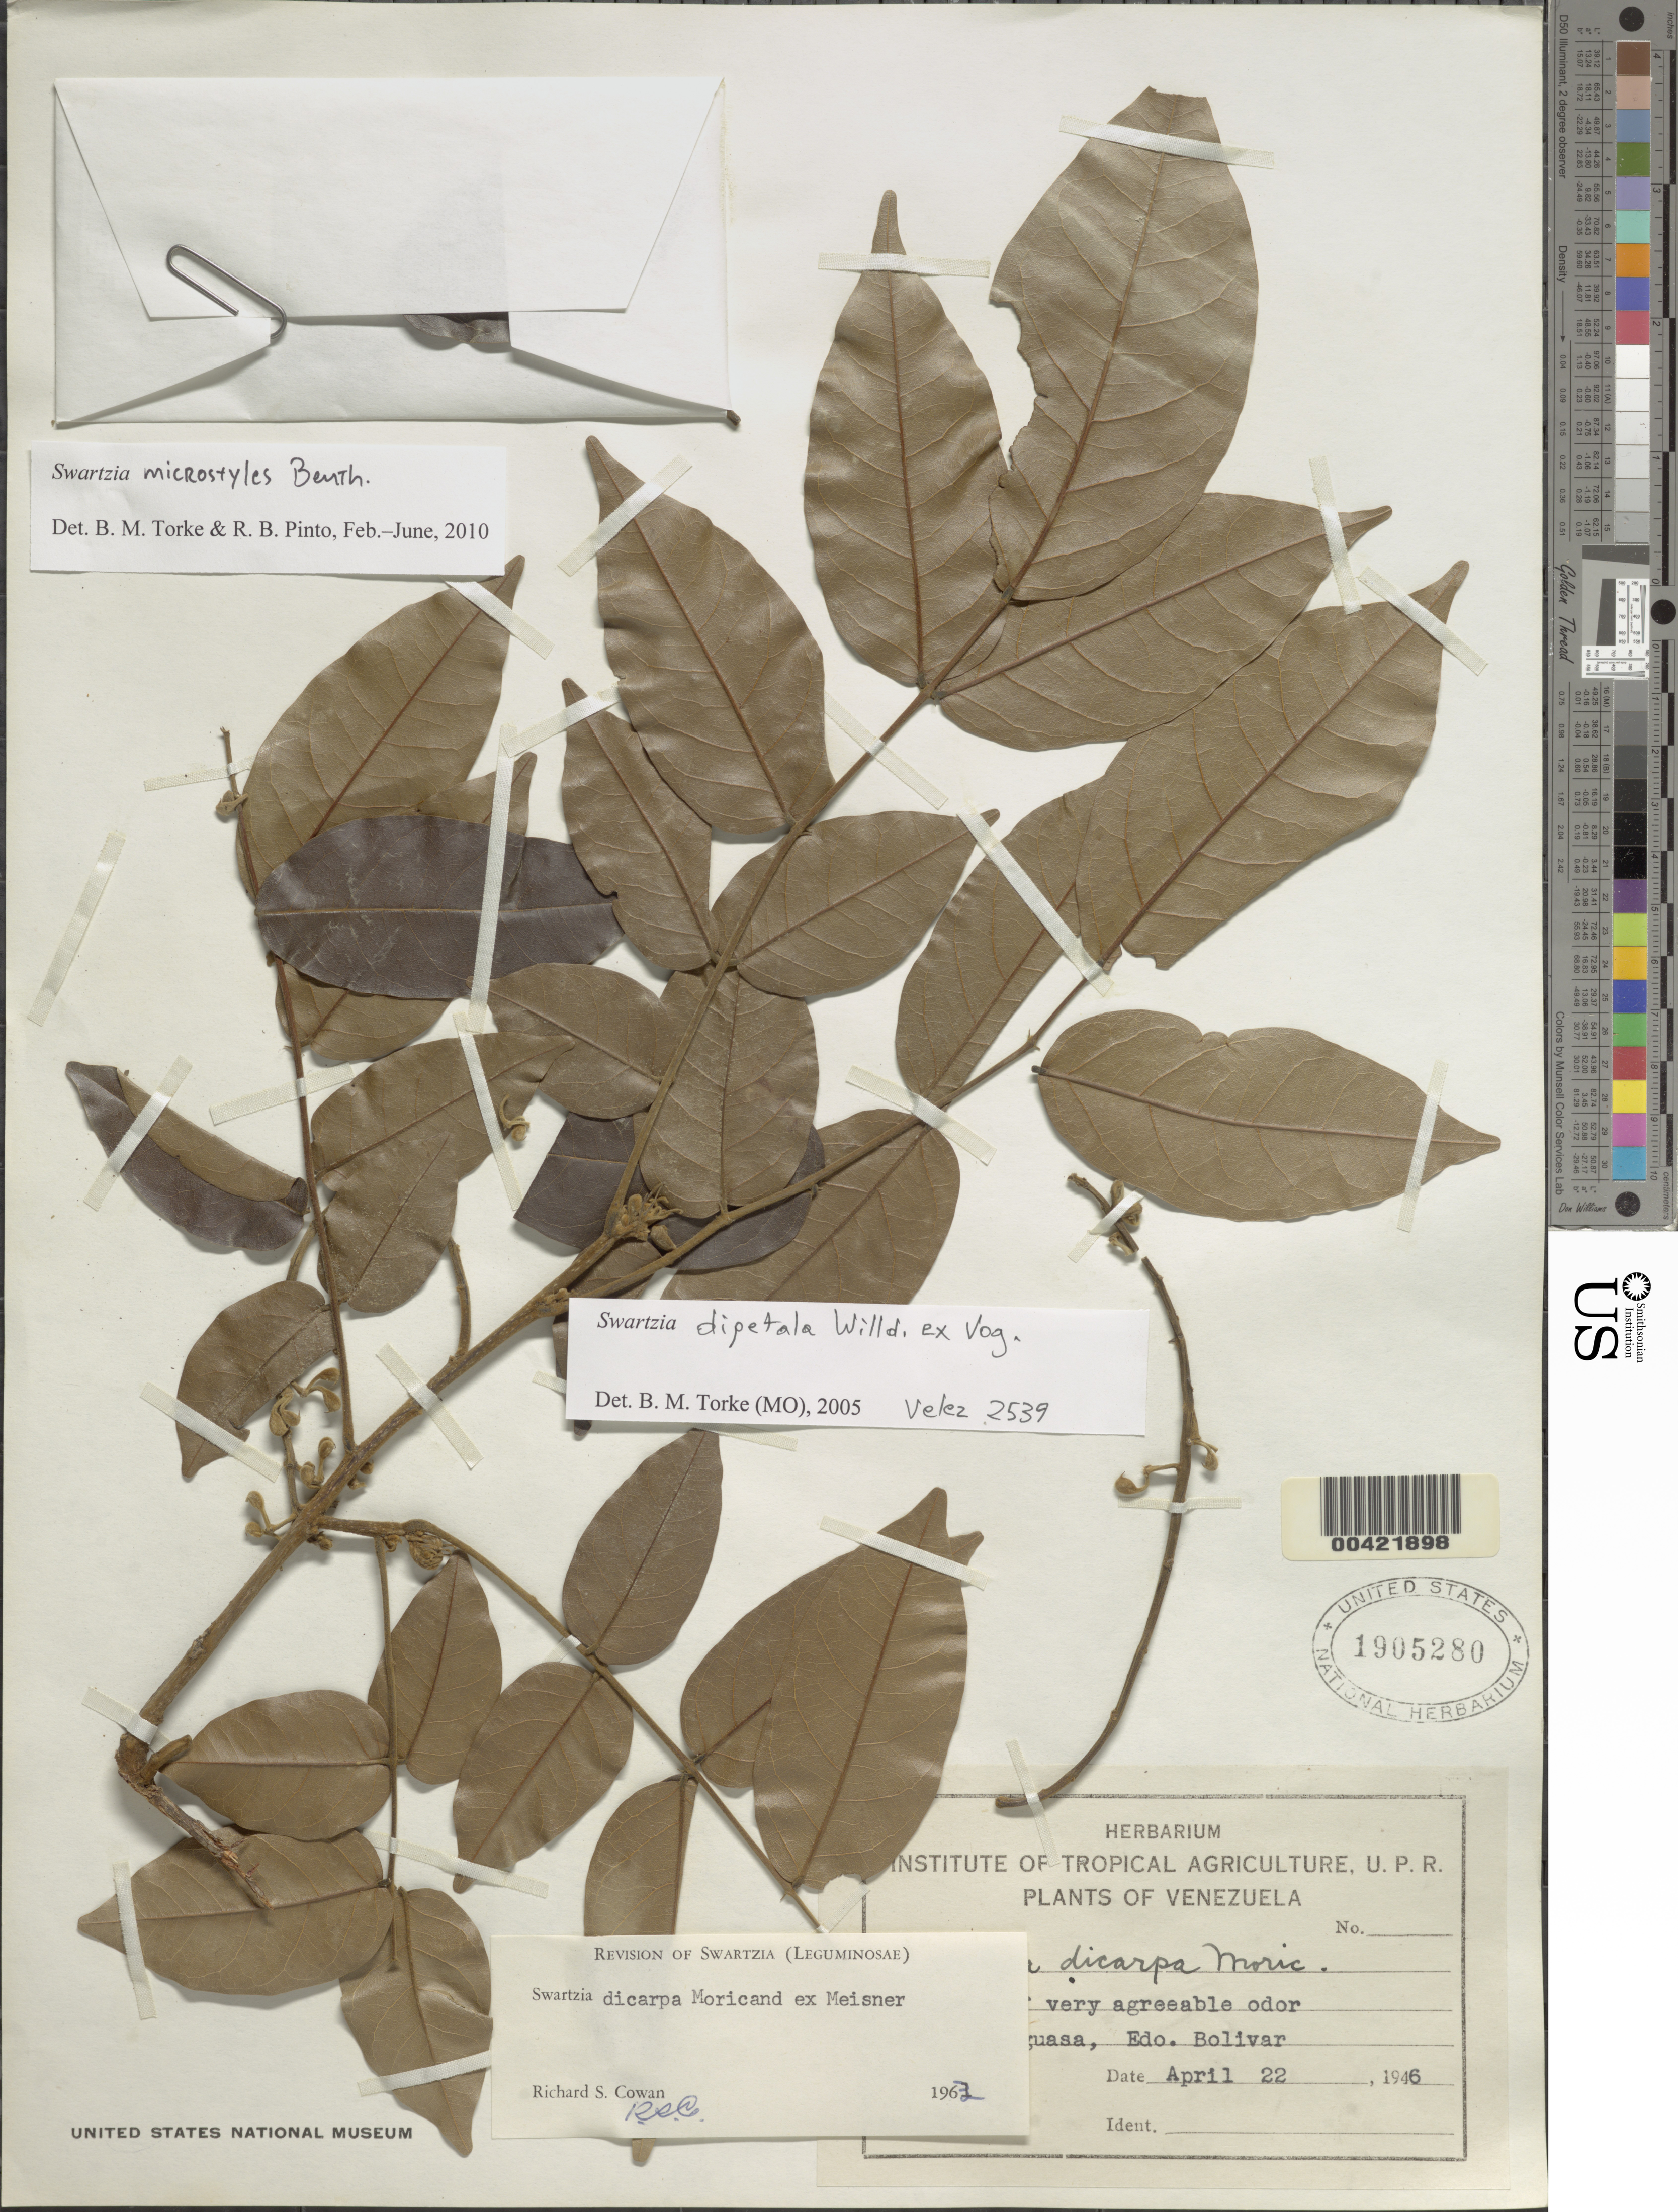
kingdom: Plantae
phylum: Tracheophyta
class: Magnoliopsida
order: Fabales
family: Fabaceae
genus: Swartzia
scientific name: Swartzia microstylis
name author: Benth.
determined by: Torke, B. M.; Pinto, R. B.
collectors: I. Vélez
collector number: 2539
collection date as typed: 22 Apr 1946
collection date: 1946-04-22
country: Venezuela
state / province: Bolivar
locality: Parguasa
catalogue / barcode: US 1905280